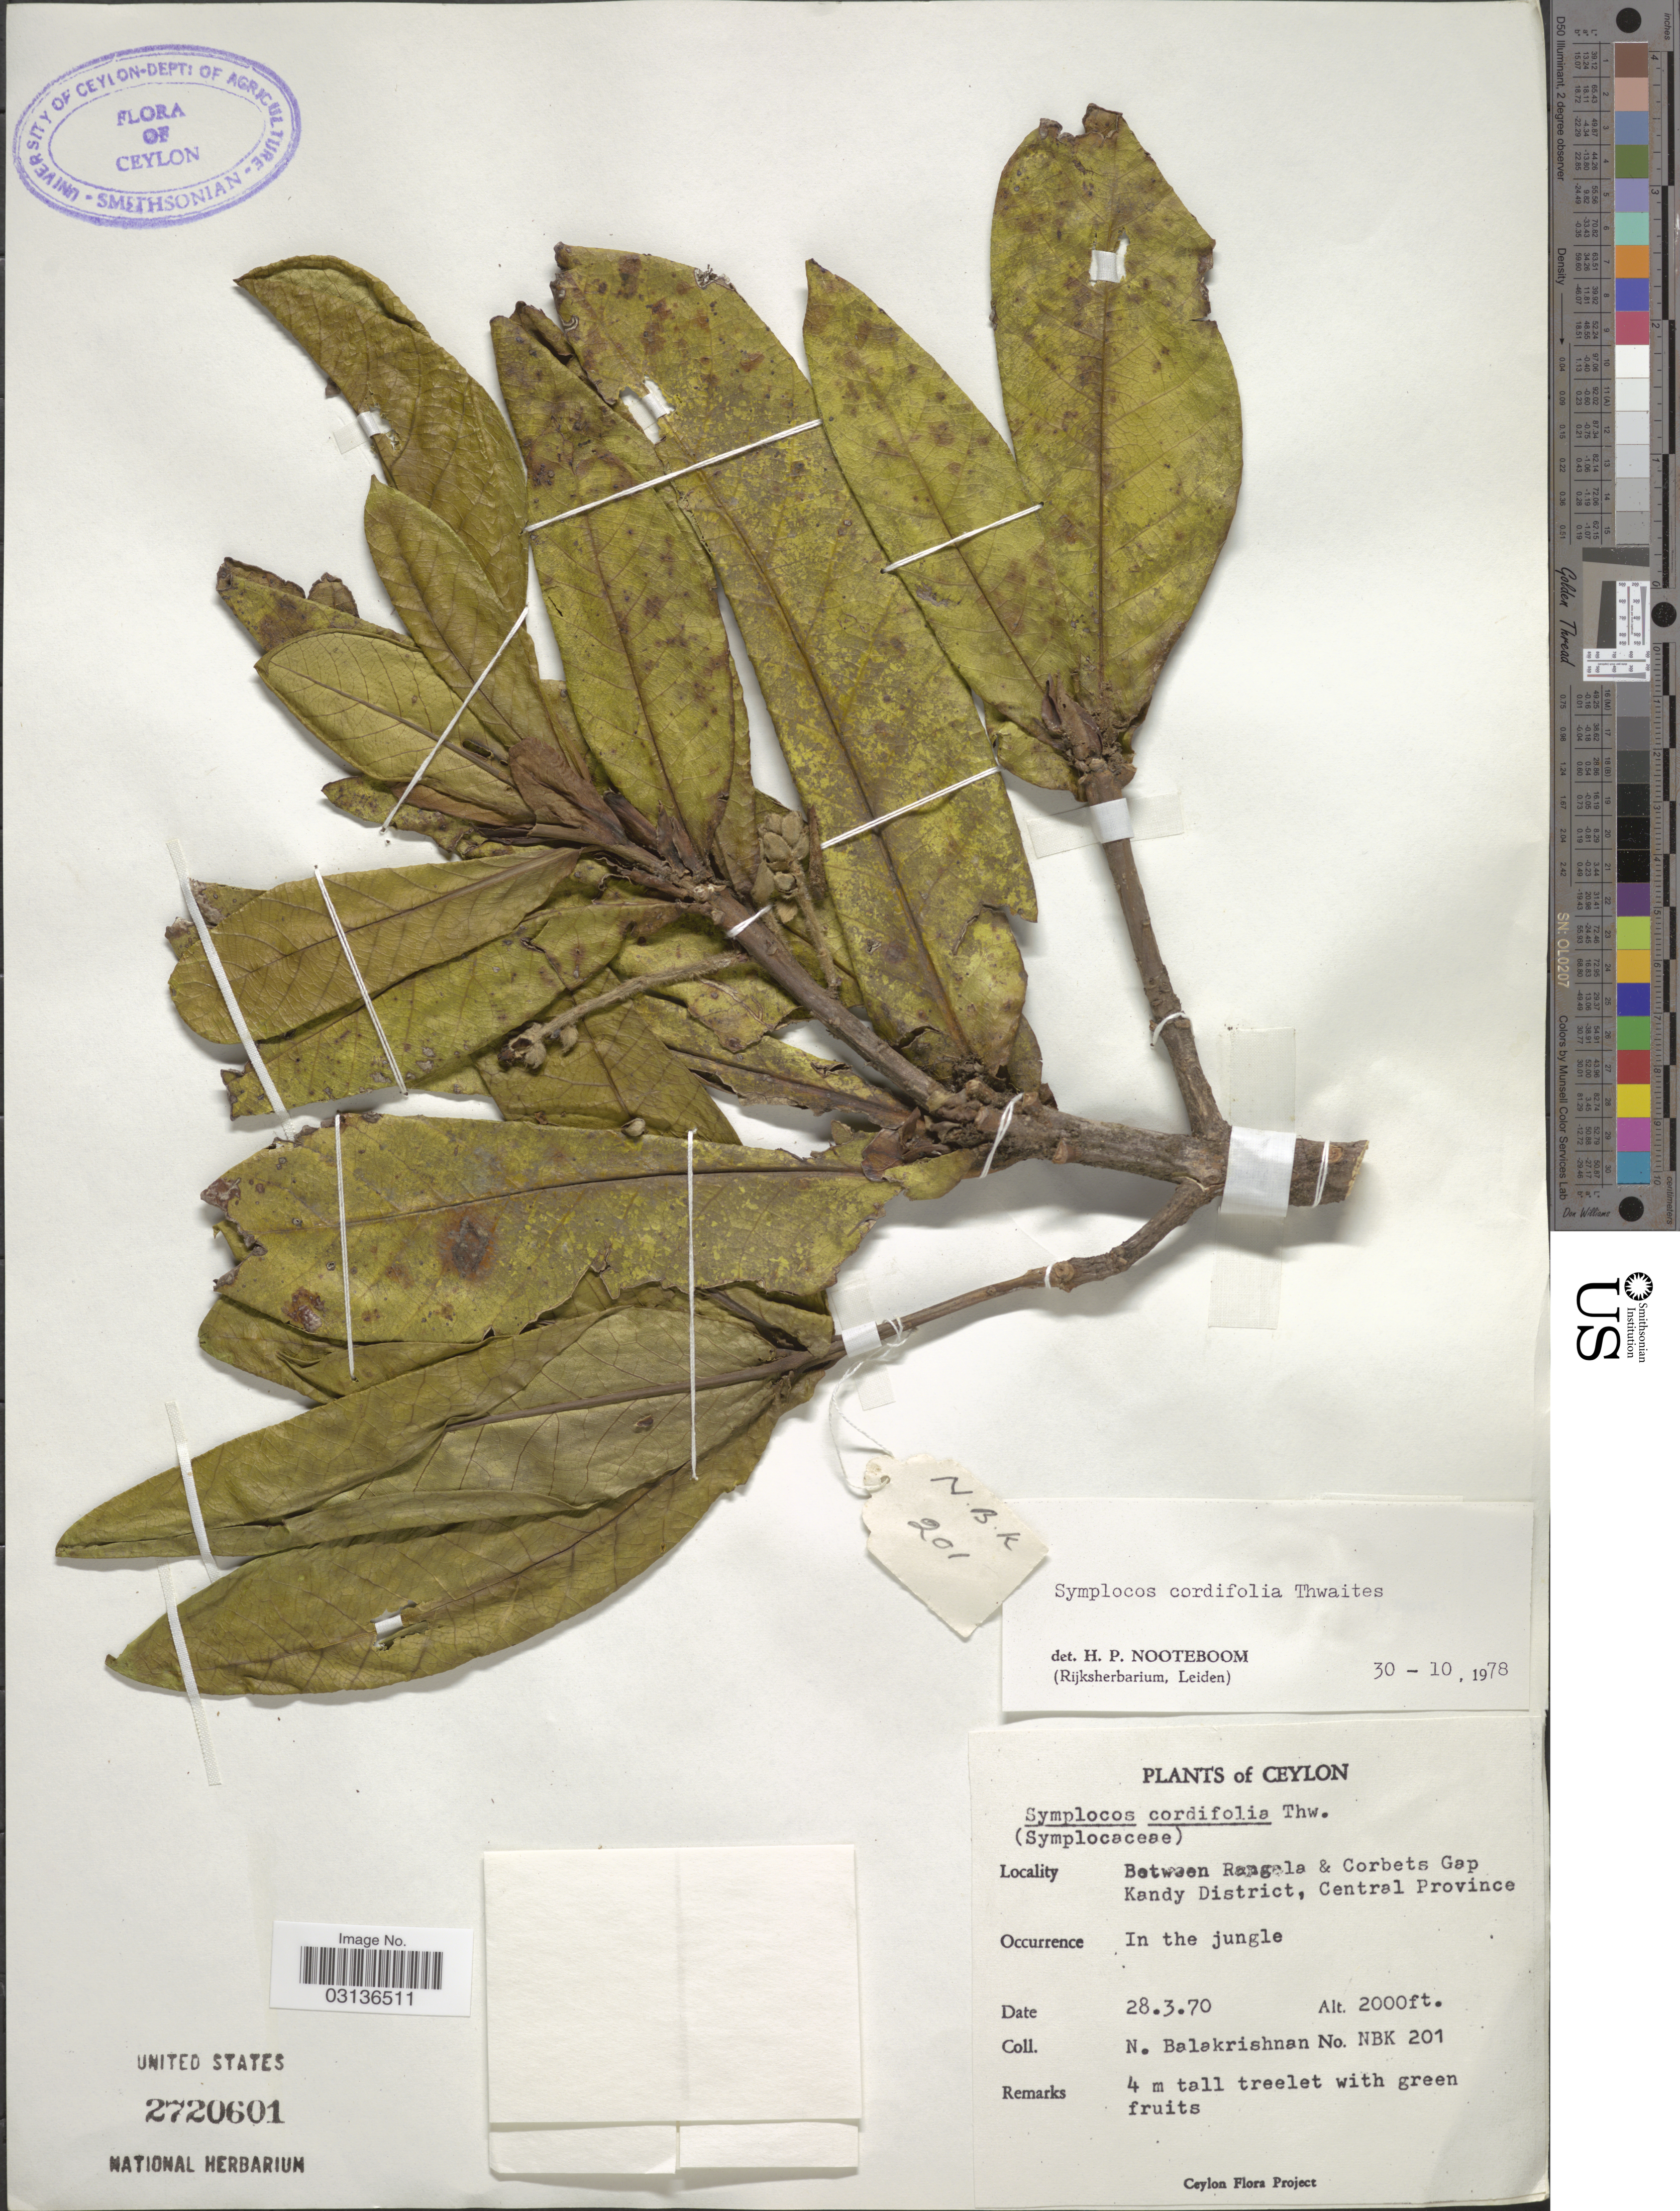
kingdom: Plantae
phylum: Tracheophyta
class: Magnoliopsida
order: Ericales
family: Symplocaceae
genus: Symplocos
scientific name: Symplocos cordifolia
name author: Thwaites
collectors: N. Balakrishnan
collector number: NBK201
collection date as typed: Transcribed d/m/y: 28/3/70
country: Sri Lanka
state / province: Central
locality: Ceylon. Between Rangala & Corbets Gap. Kandy District. In the jungle.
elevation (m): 610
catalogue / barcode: US 2720601